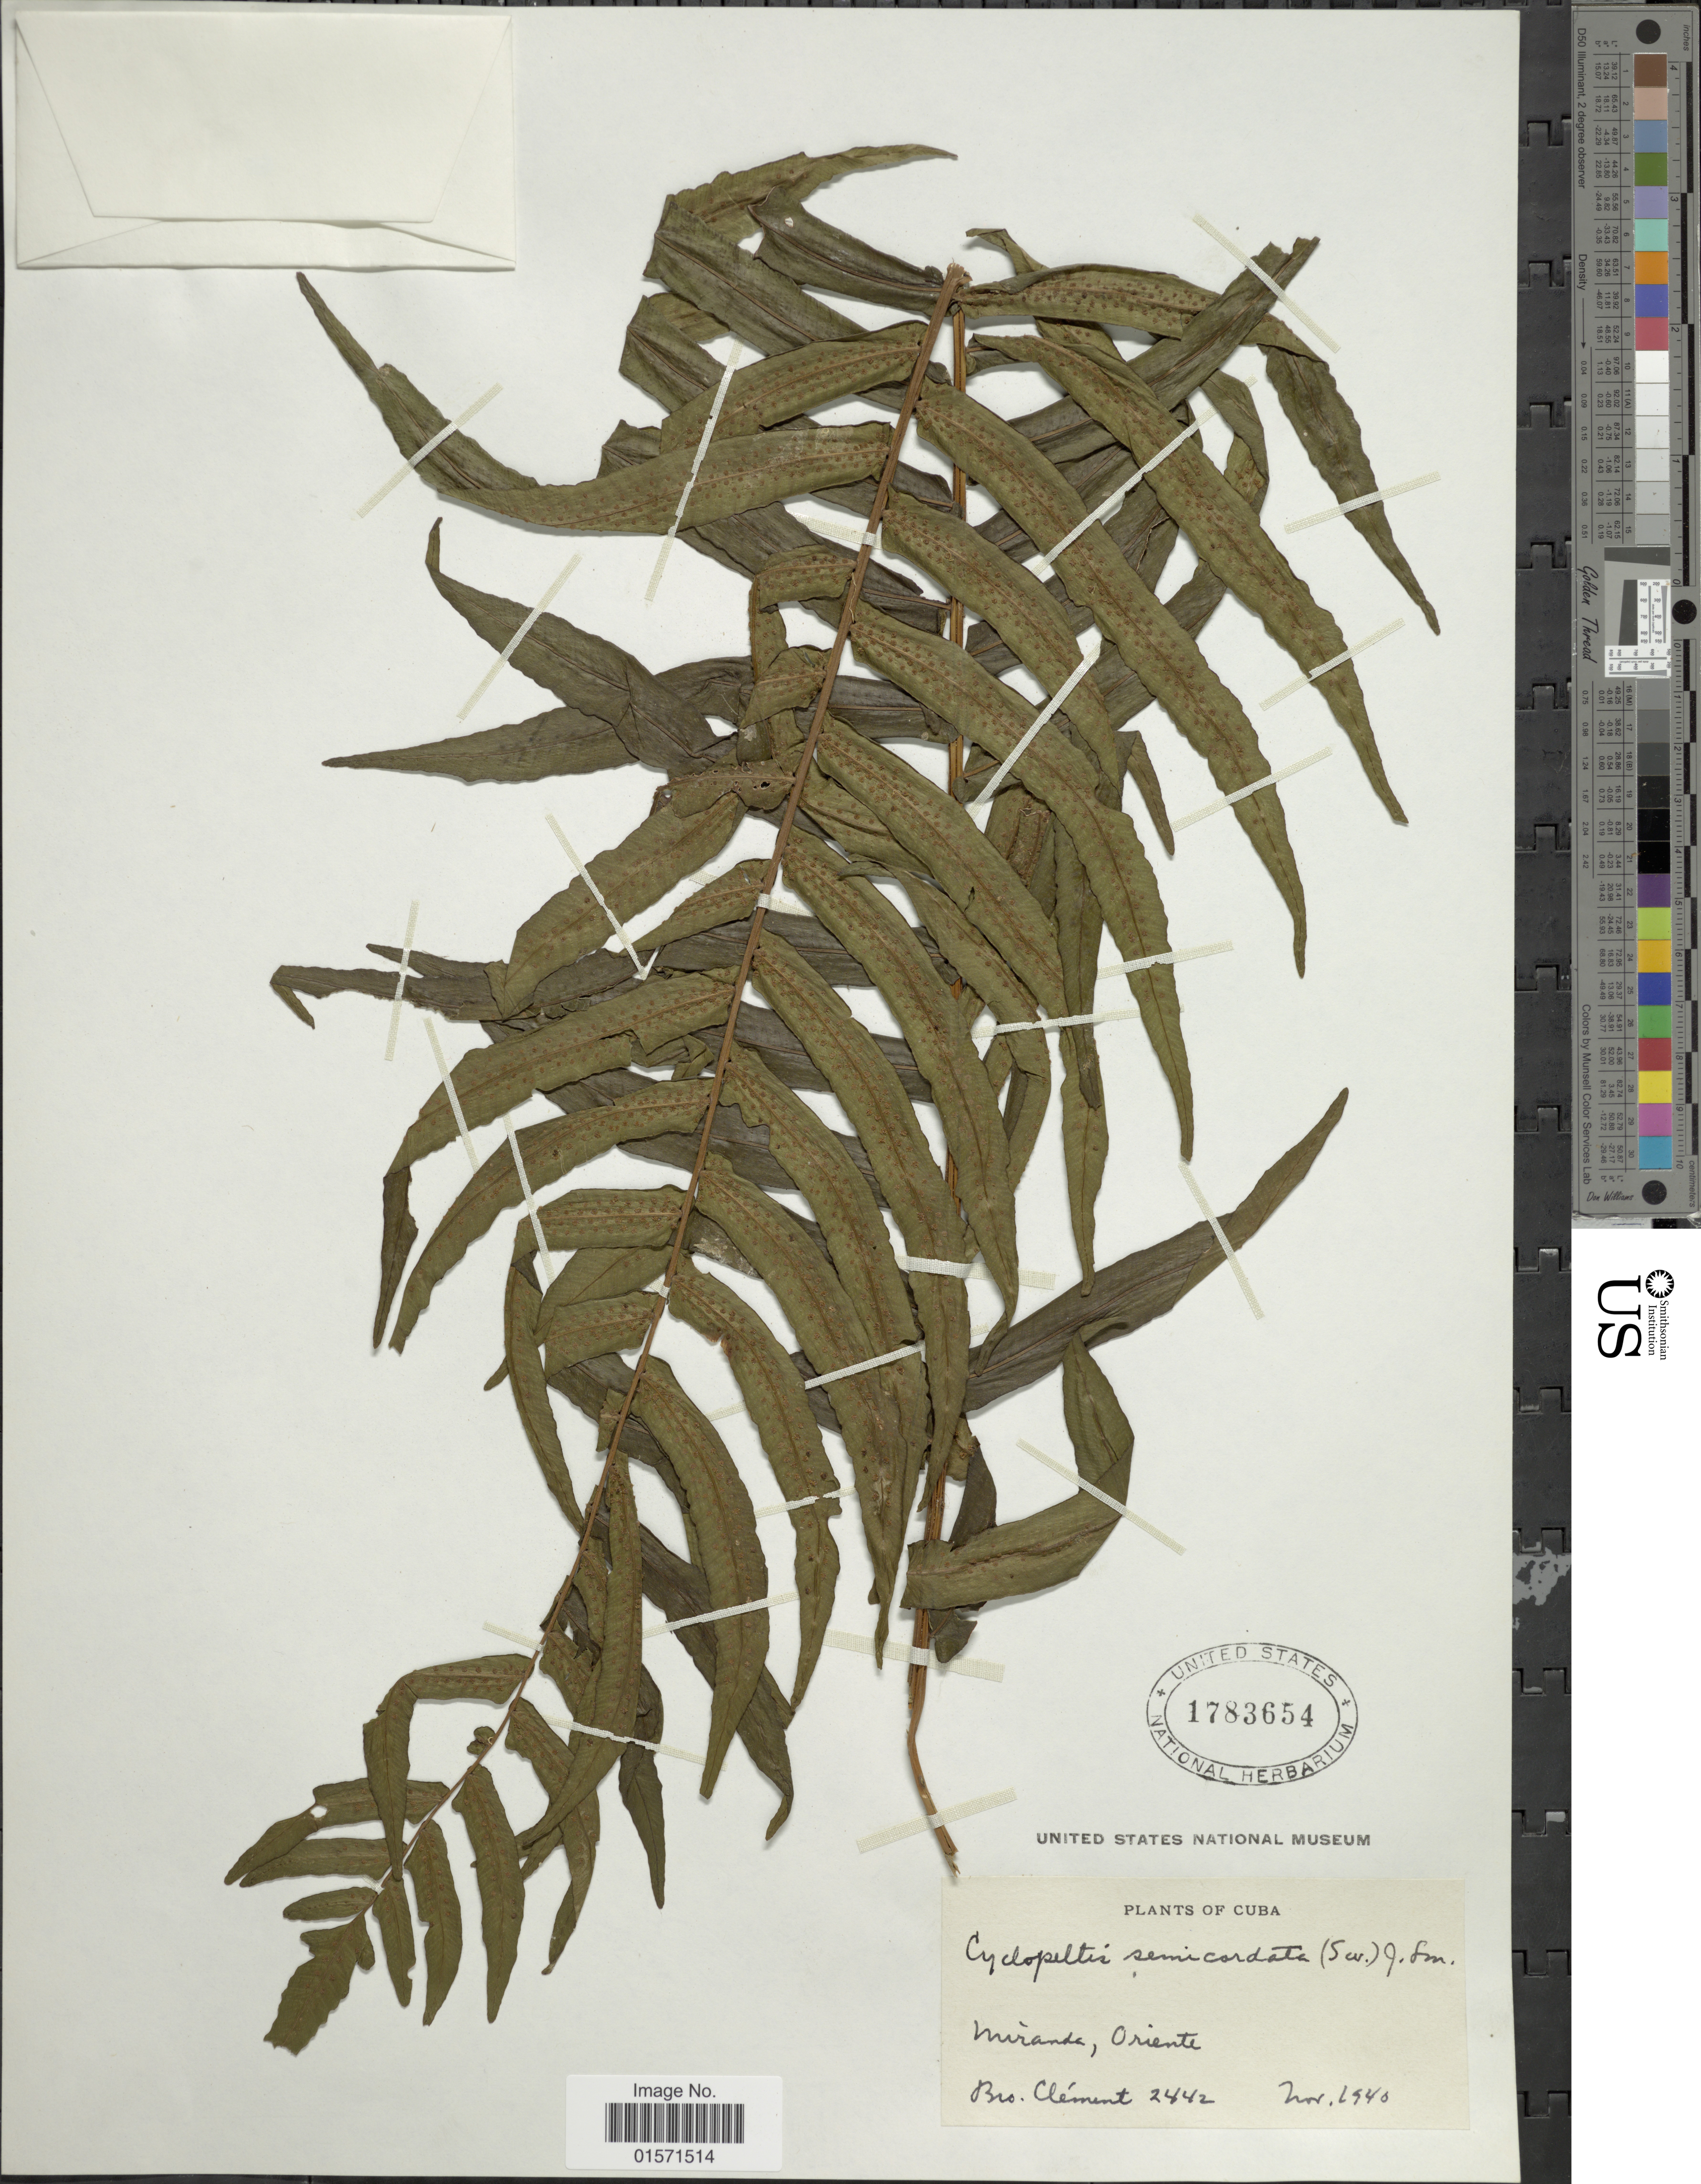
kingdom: Plantae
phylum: Tracheophyta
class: Polypodiopsida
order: Polypodiales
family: Lomariopsidaceae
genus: Cyclopeltis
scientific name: Cyclopeltis semicordata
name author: (Sw.) J. Sm.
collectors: B. Clement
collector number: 2442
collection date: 1940-11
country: Cuba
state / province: Oriente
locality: Miranda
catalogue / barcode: US 1783654